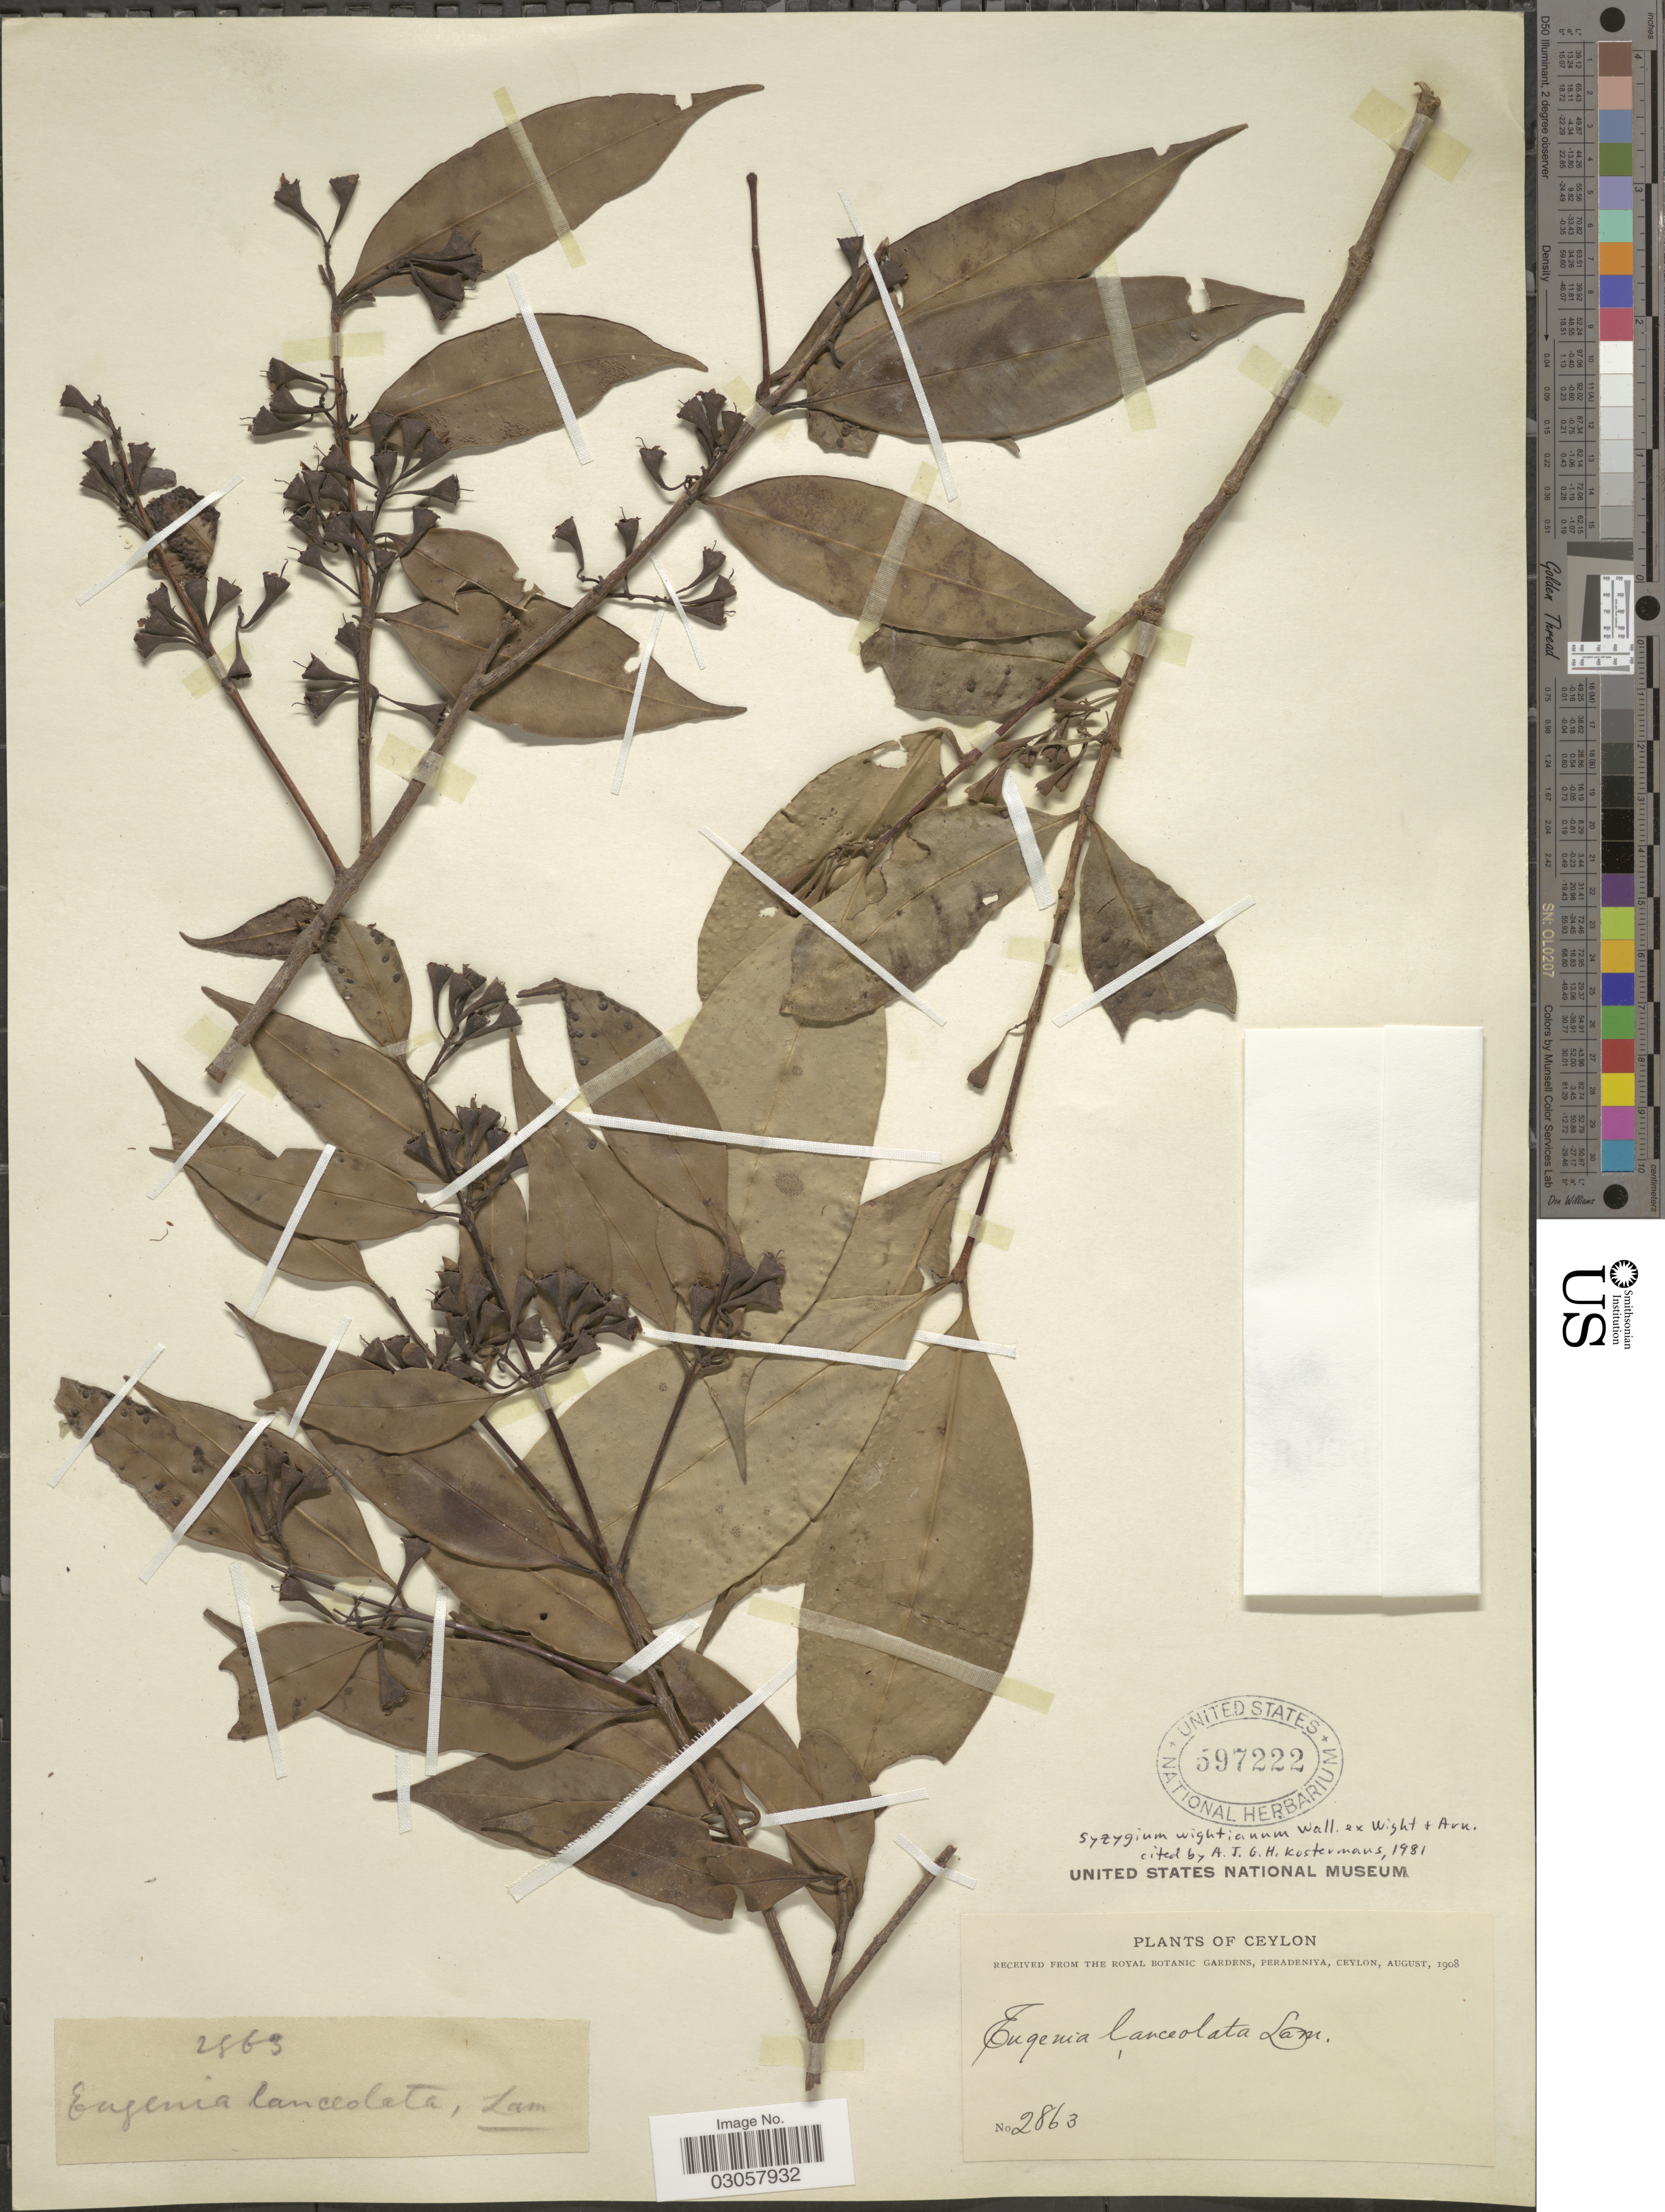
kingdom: Plantae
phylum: Tracheophyta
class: Magnoliopsida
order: Myrtales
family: Myrtaceae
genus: Syzygium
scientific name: Syzygium wightianum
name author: Wall. ex Wight & Arn.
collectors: ex herb. Royal Botanic Gardens, Peradeniya, Ceylon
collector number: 2863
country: Sri Lanka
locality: Ceylon.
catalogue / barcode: US 597222